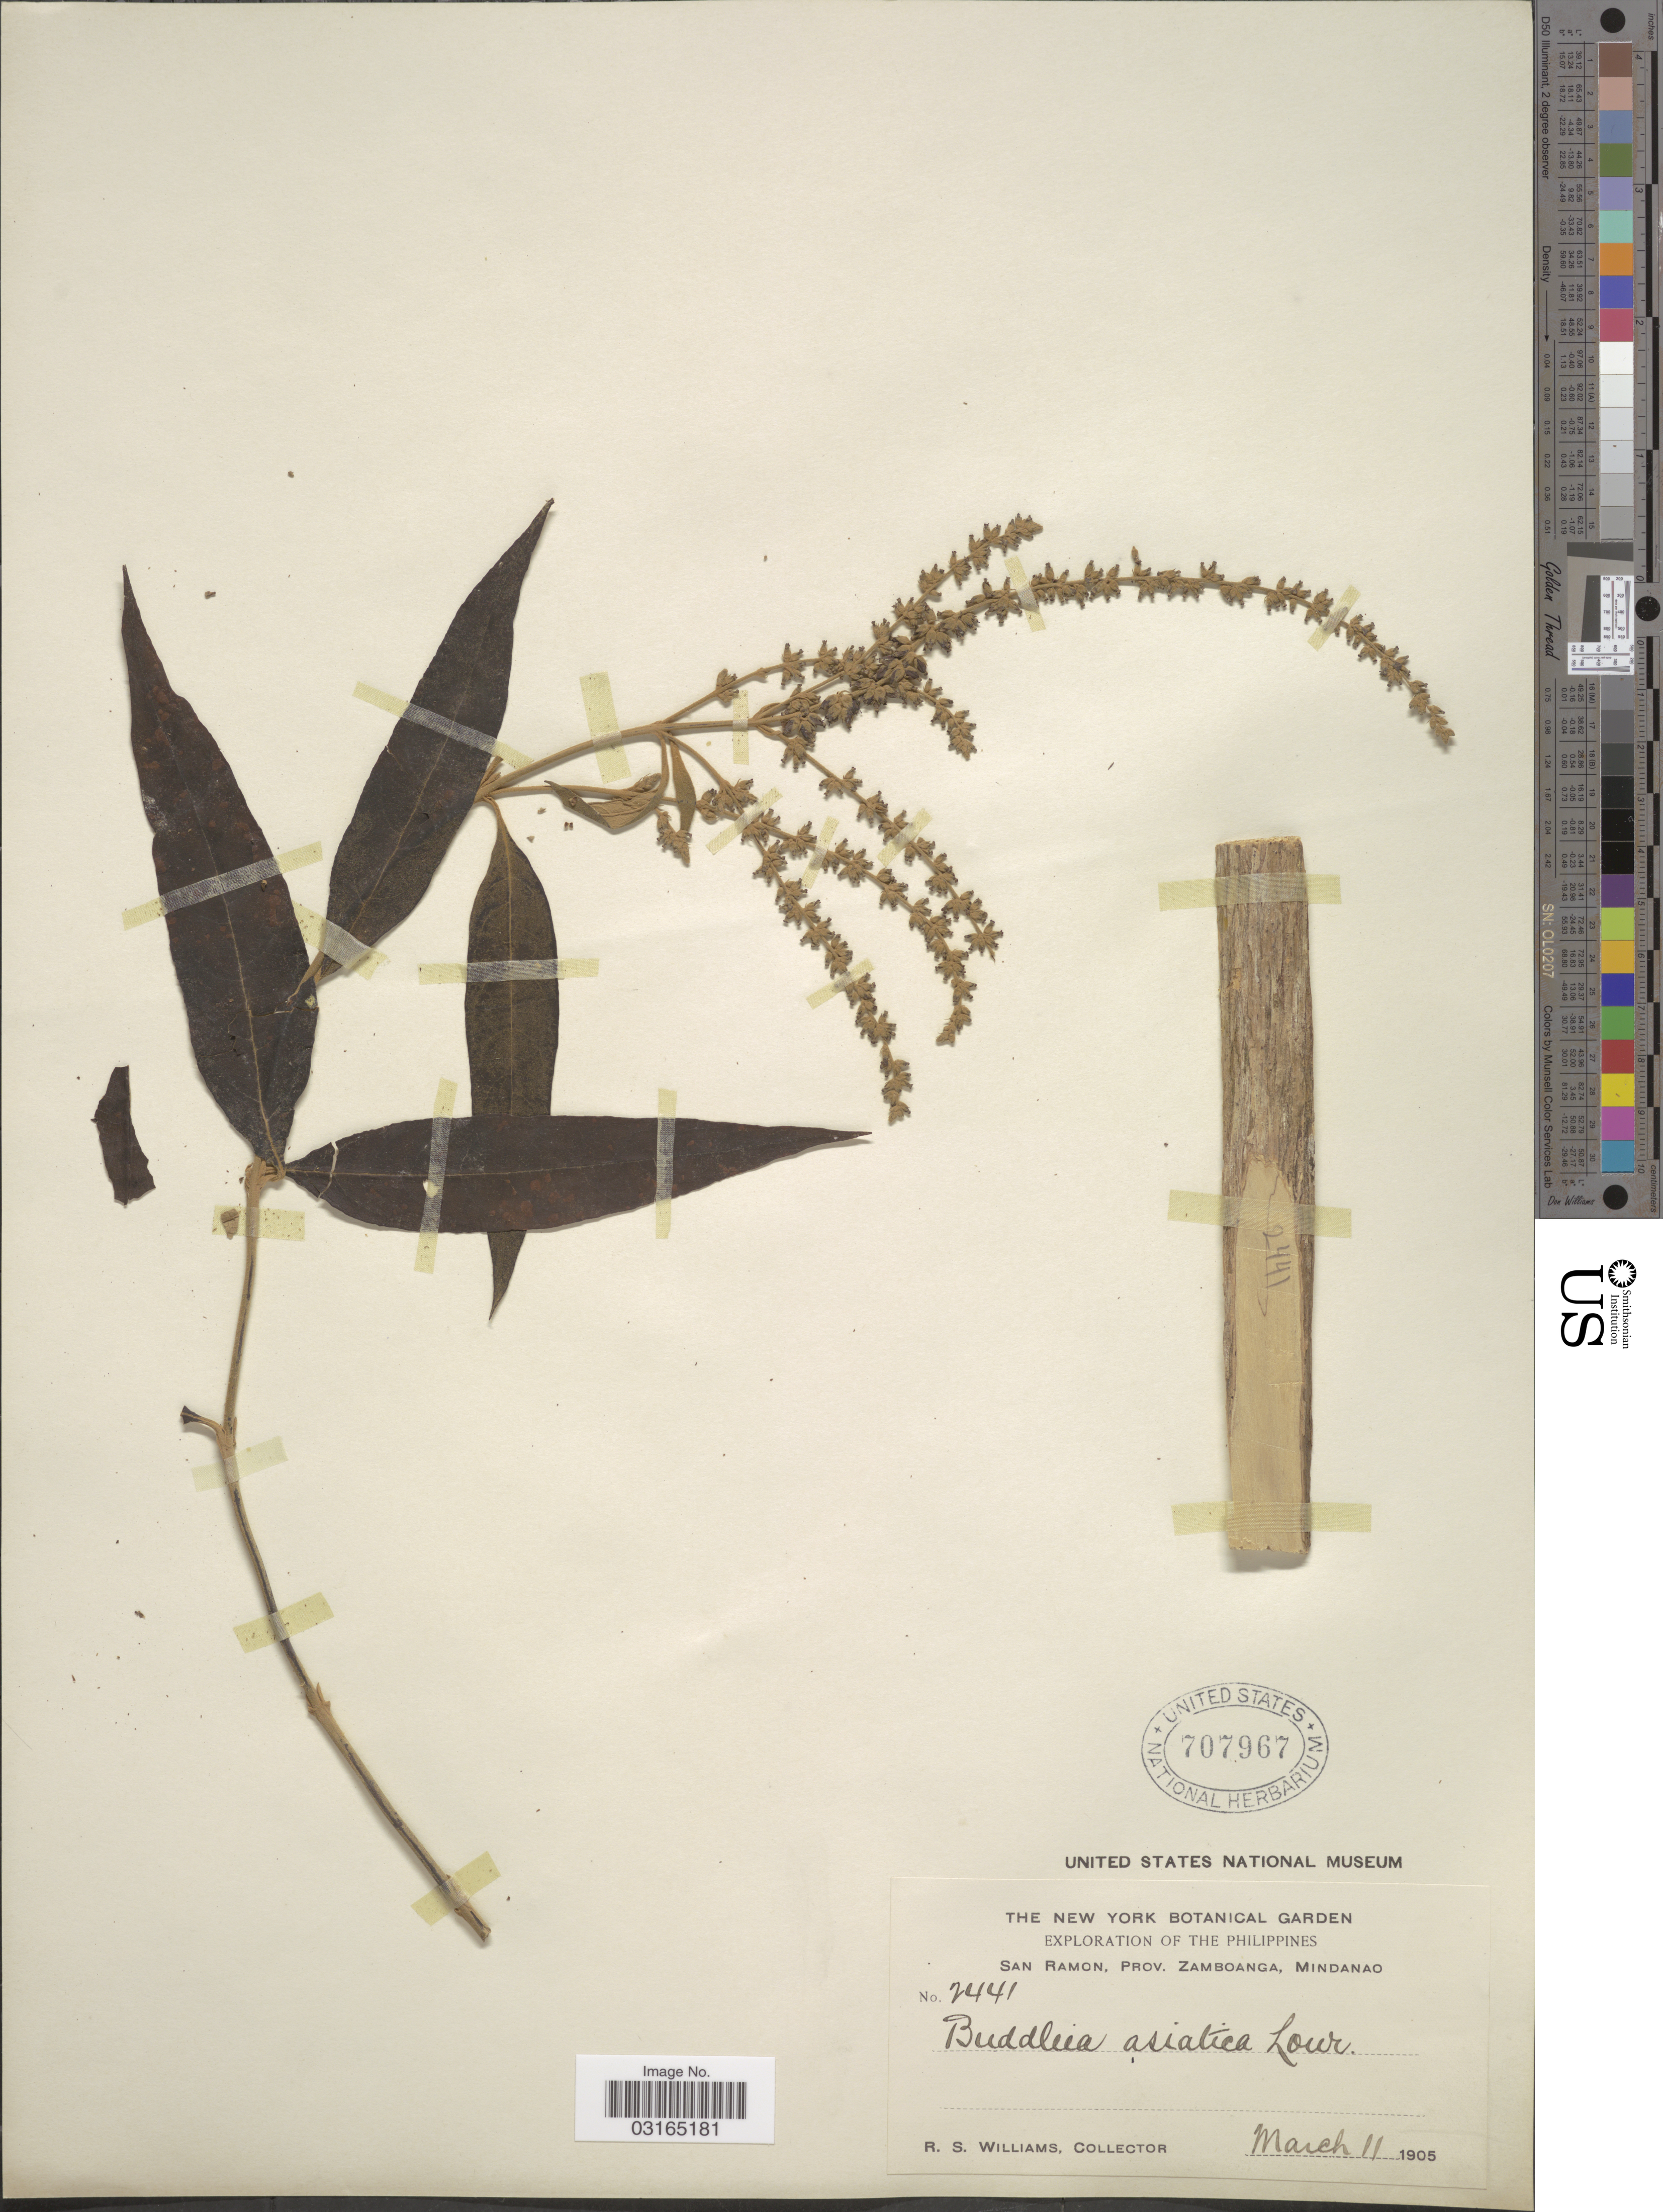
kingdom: Plantae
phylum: Tracheophyta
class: Magnoliopsida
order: Lamiales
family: Scrophulariaceae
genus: Buddleja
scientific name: Buddleja asiatica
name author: Lour.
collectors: R. S. Williams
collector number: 2441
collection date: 1905-03-11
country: Philippines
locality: San Ramon, Prov. Zamboanga, Luzon.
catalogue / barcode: US 707967